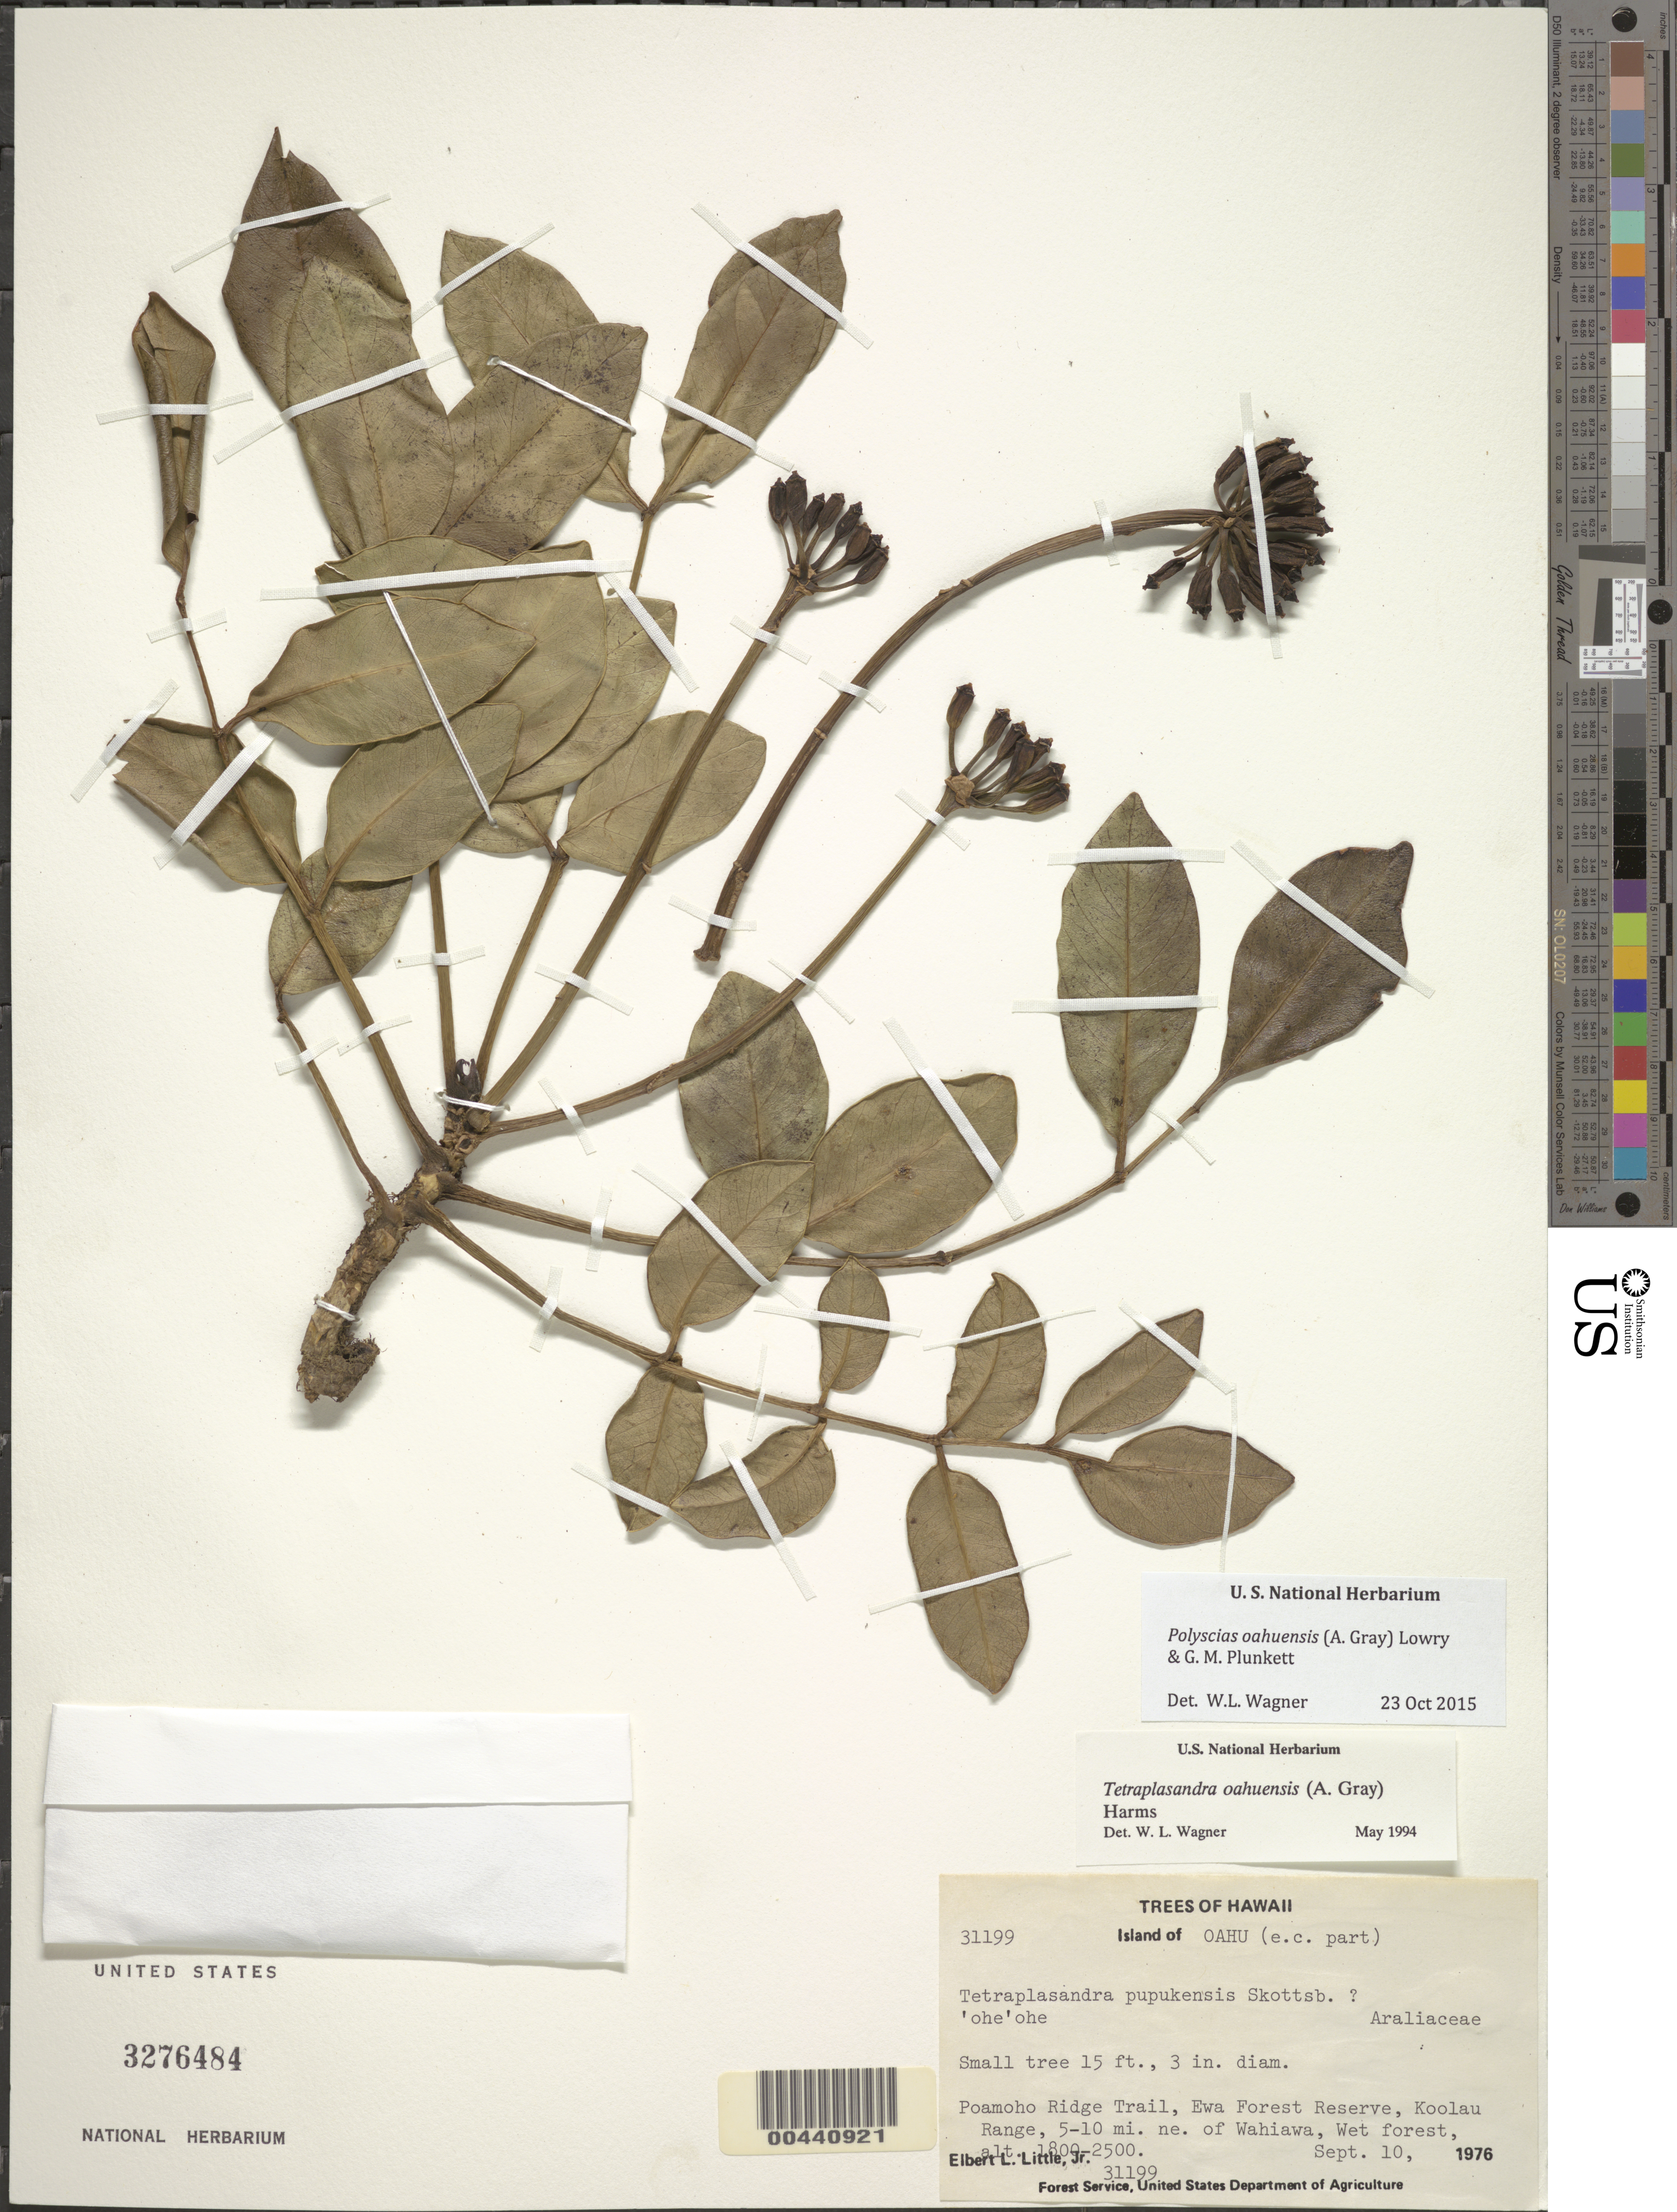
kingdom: Plantae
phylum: Tracheophyta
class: Magnoliopsida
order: Apiales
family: Araliaceae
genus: Polyscias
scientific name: Polyscias oahuensis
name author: (A. Gray) Lowry & G. M. Plunkett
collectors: E. L. Little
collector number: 31199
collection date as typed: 10 Sep 1976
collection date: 1976-09-10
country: United States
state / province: Hawaii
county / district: Honolulu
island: Oahu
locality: Oahu (e.c. part) Poamoho Ridge Trail, Ewa Forest Reserve, Koolau Range, 5-10 mi NE of Wahiawa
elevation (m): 1800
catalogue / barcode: US 3276484